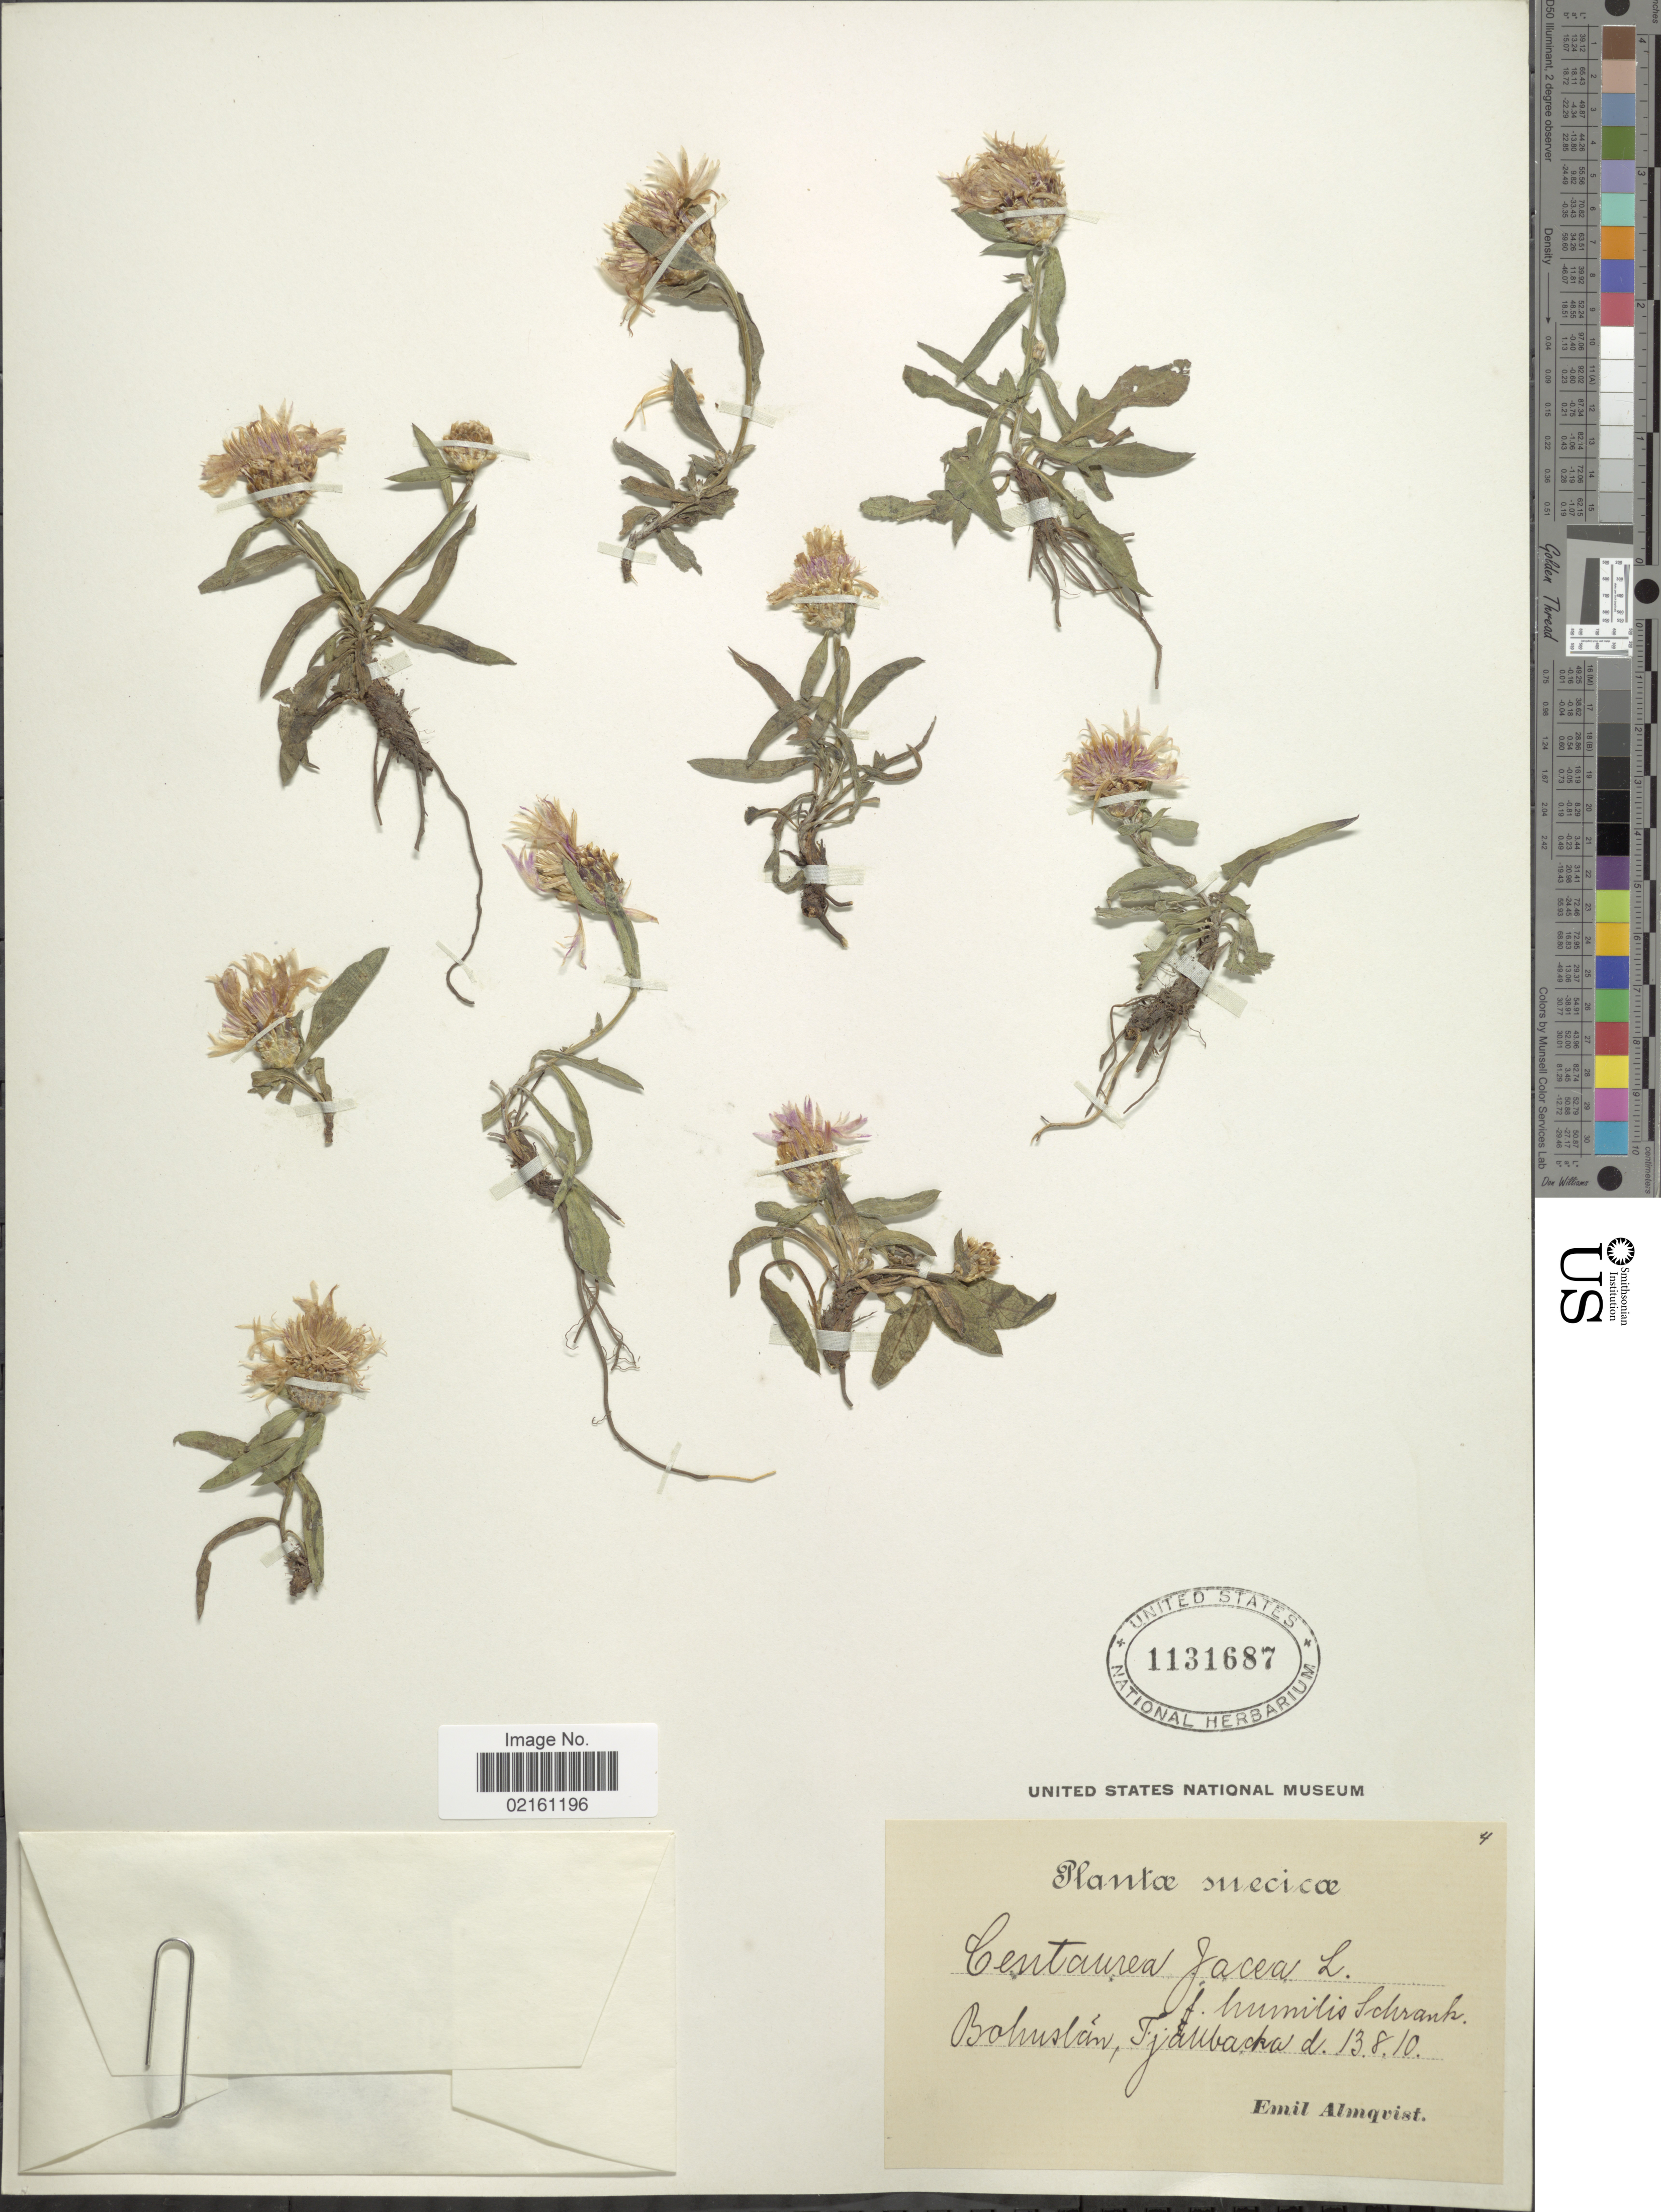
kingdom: Plantae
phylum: Tracheophyta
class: Magnoliopsida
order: Asterales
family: Asteraceae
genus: Centaurea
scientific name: Centaurea jacea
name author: L.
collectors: E. Almqvist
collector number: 4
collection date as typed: Transcribed d/m/y: 13/8/10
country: Sweden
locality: Sueciae, Bohuslan, Fjallbacka.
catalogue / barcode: US 1131687